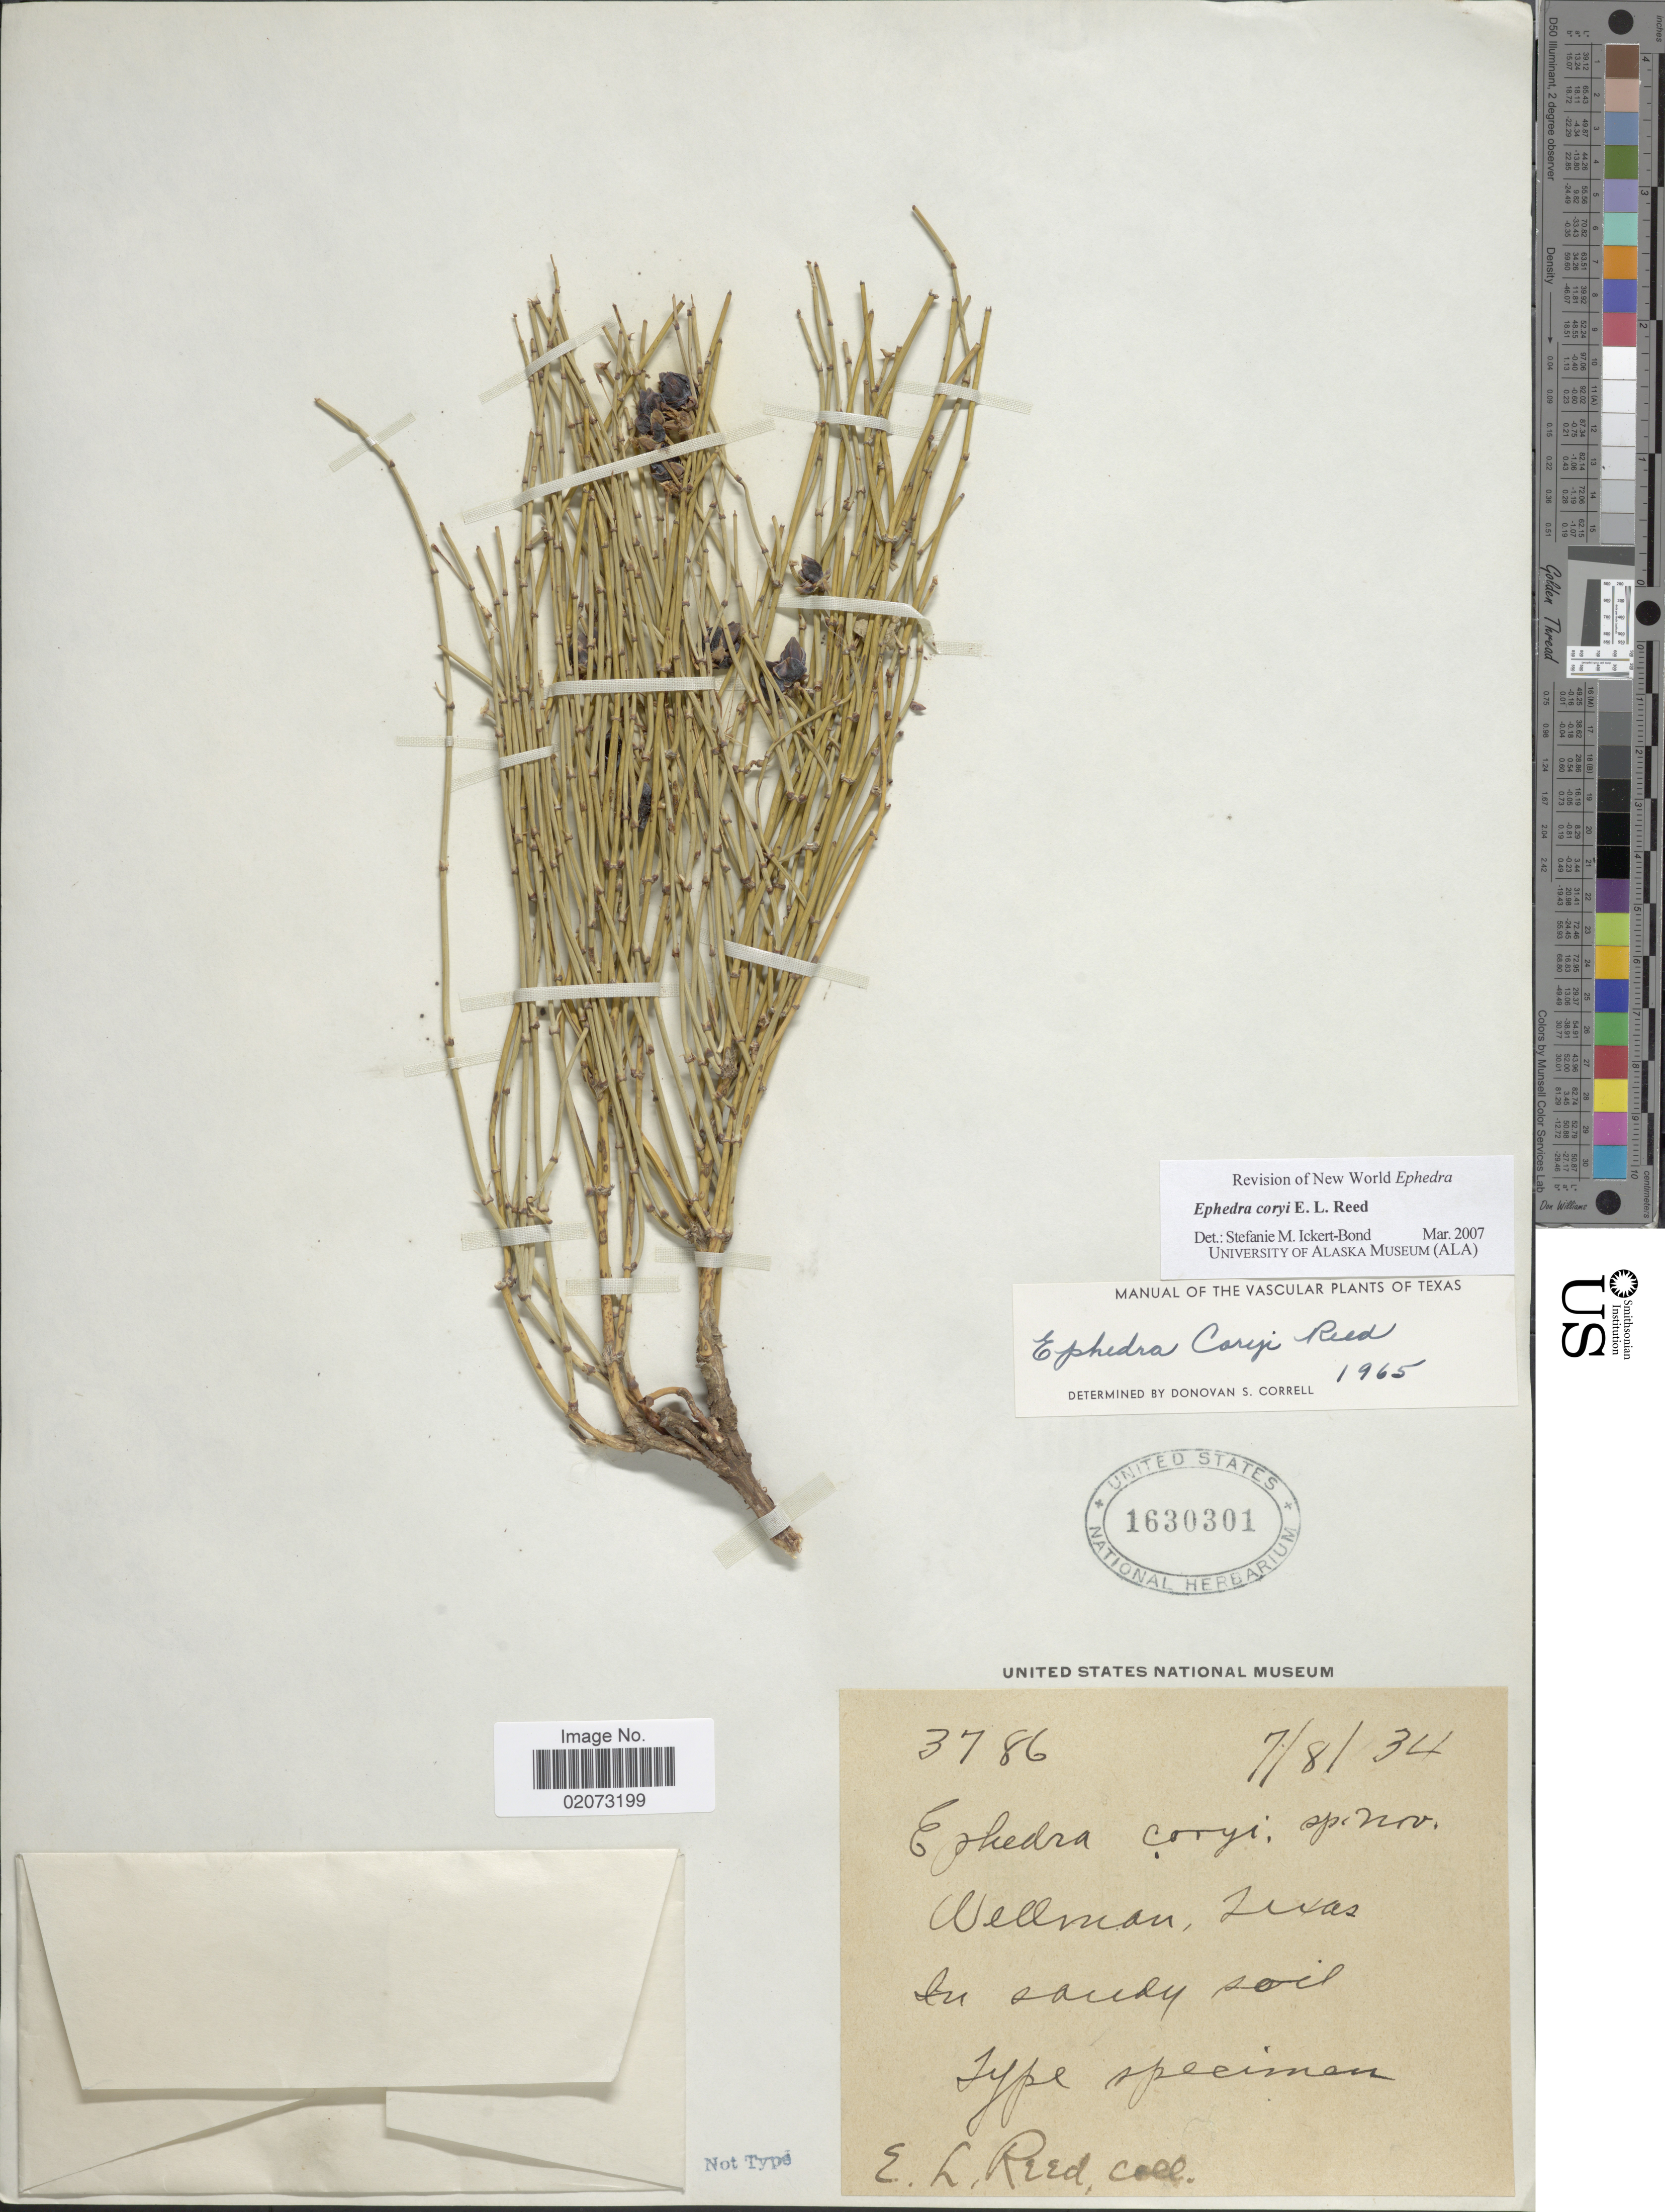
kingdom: Plantae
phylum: Tracheophyta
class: Gnetopsida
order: Ephedrales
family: Ephedraceae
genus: Ephedra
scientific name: Ephedra coryi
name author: E.L. Reed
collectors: E. Reed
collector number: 3786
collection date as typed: Transcribed d/m/y: 8/7/34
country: United States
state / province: Texas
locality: Wellman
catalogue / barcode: US 1630301